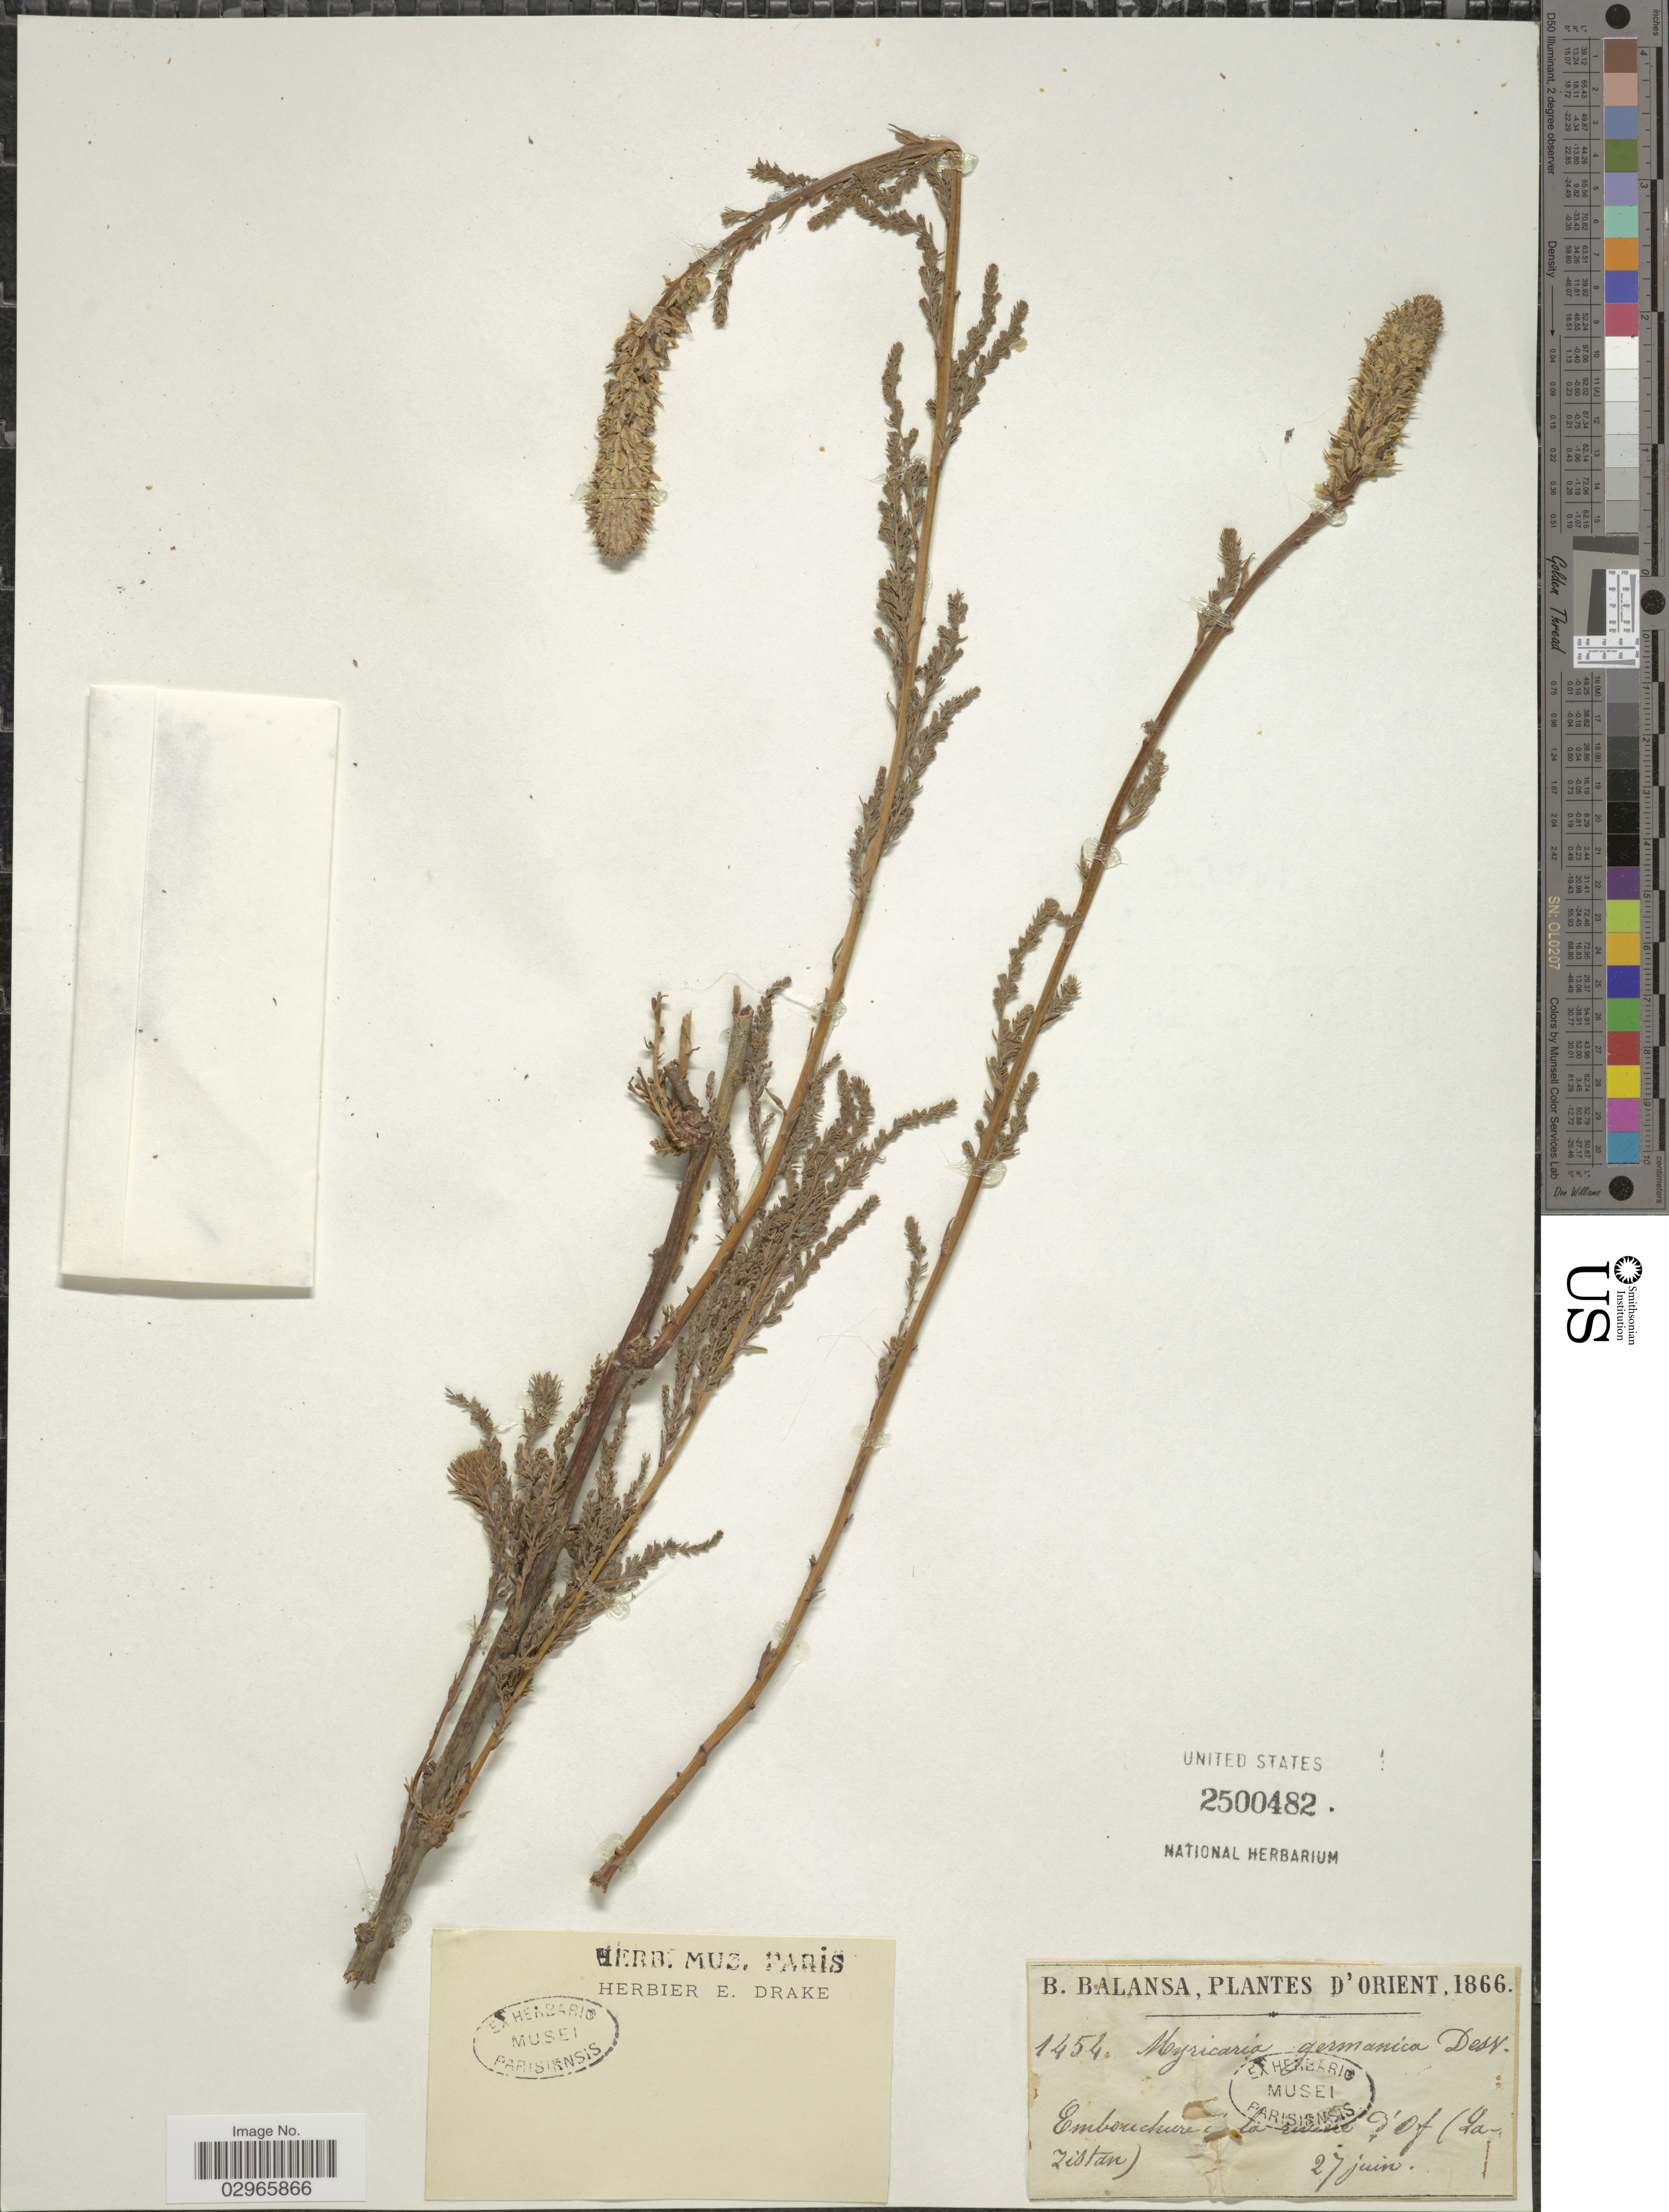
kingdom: Plantae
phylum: Tracheophyta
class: Magnoliopsida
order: Caryophyllales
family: Tamaricaceae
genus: Myricaria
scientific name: Myricaria germanica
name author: (L.) Desv.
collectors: B. Balansa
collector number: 1454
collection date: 1866-06-27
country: Turkey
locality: Orient. Embouchure [illegible text]ta riviere d'Or[interpreted] (Lazistan).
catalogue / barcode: US 2500482